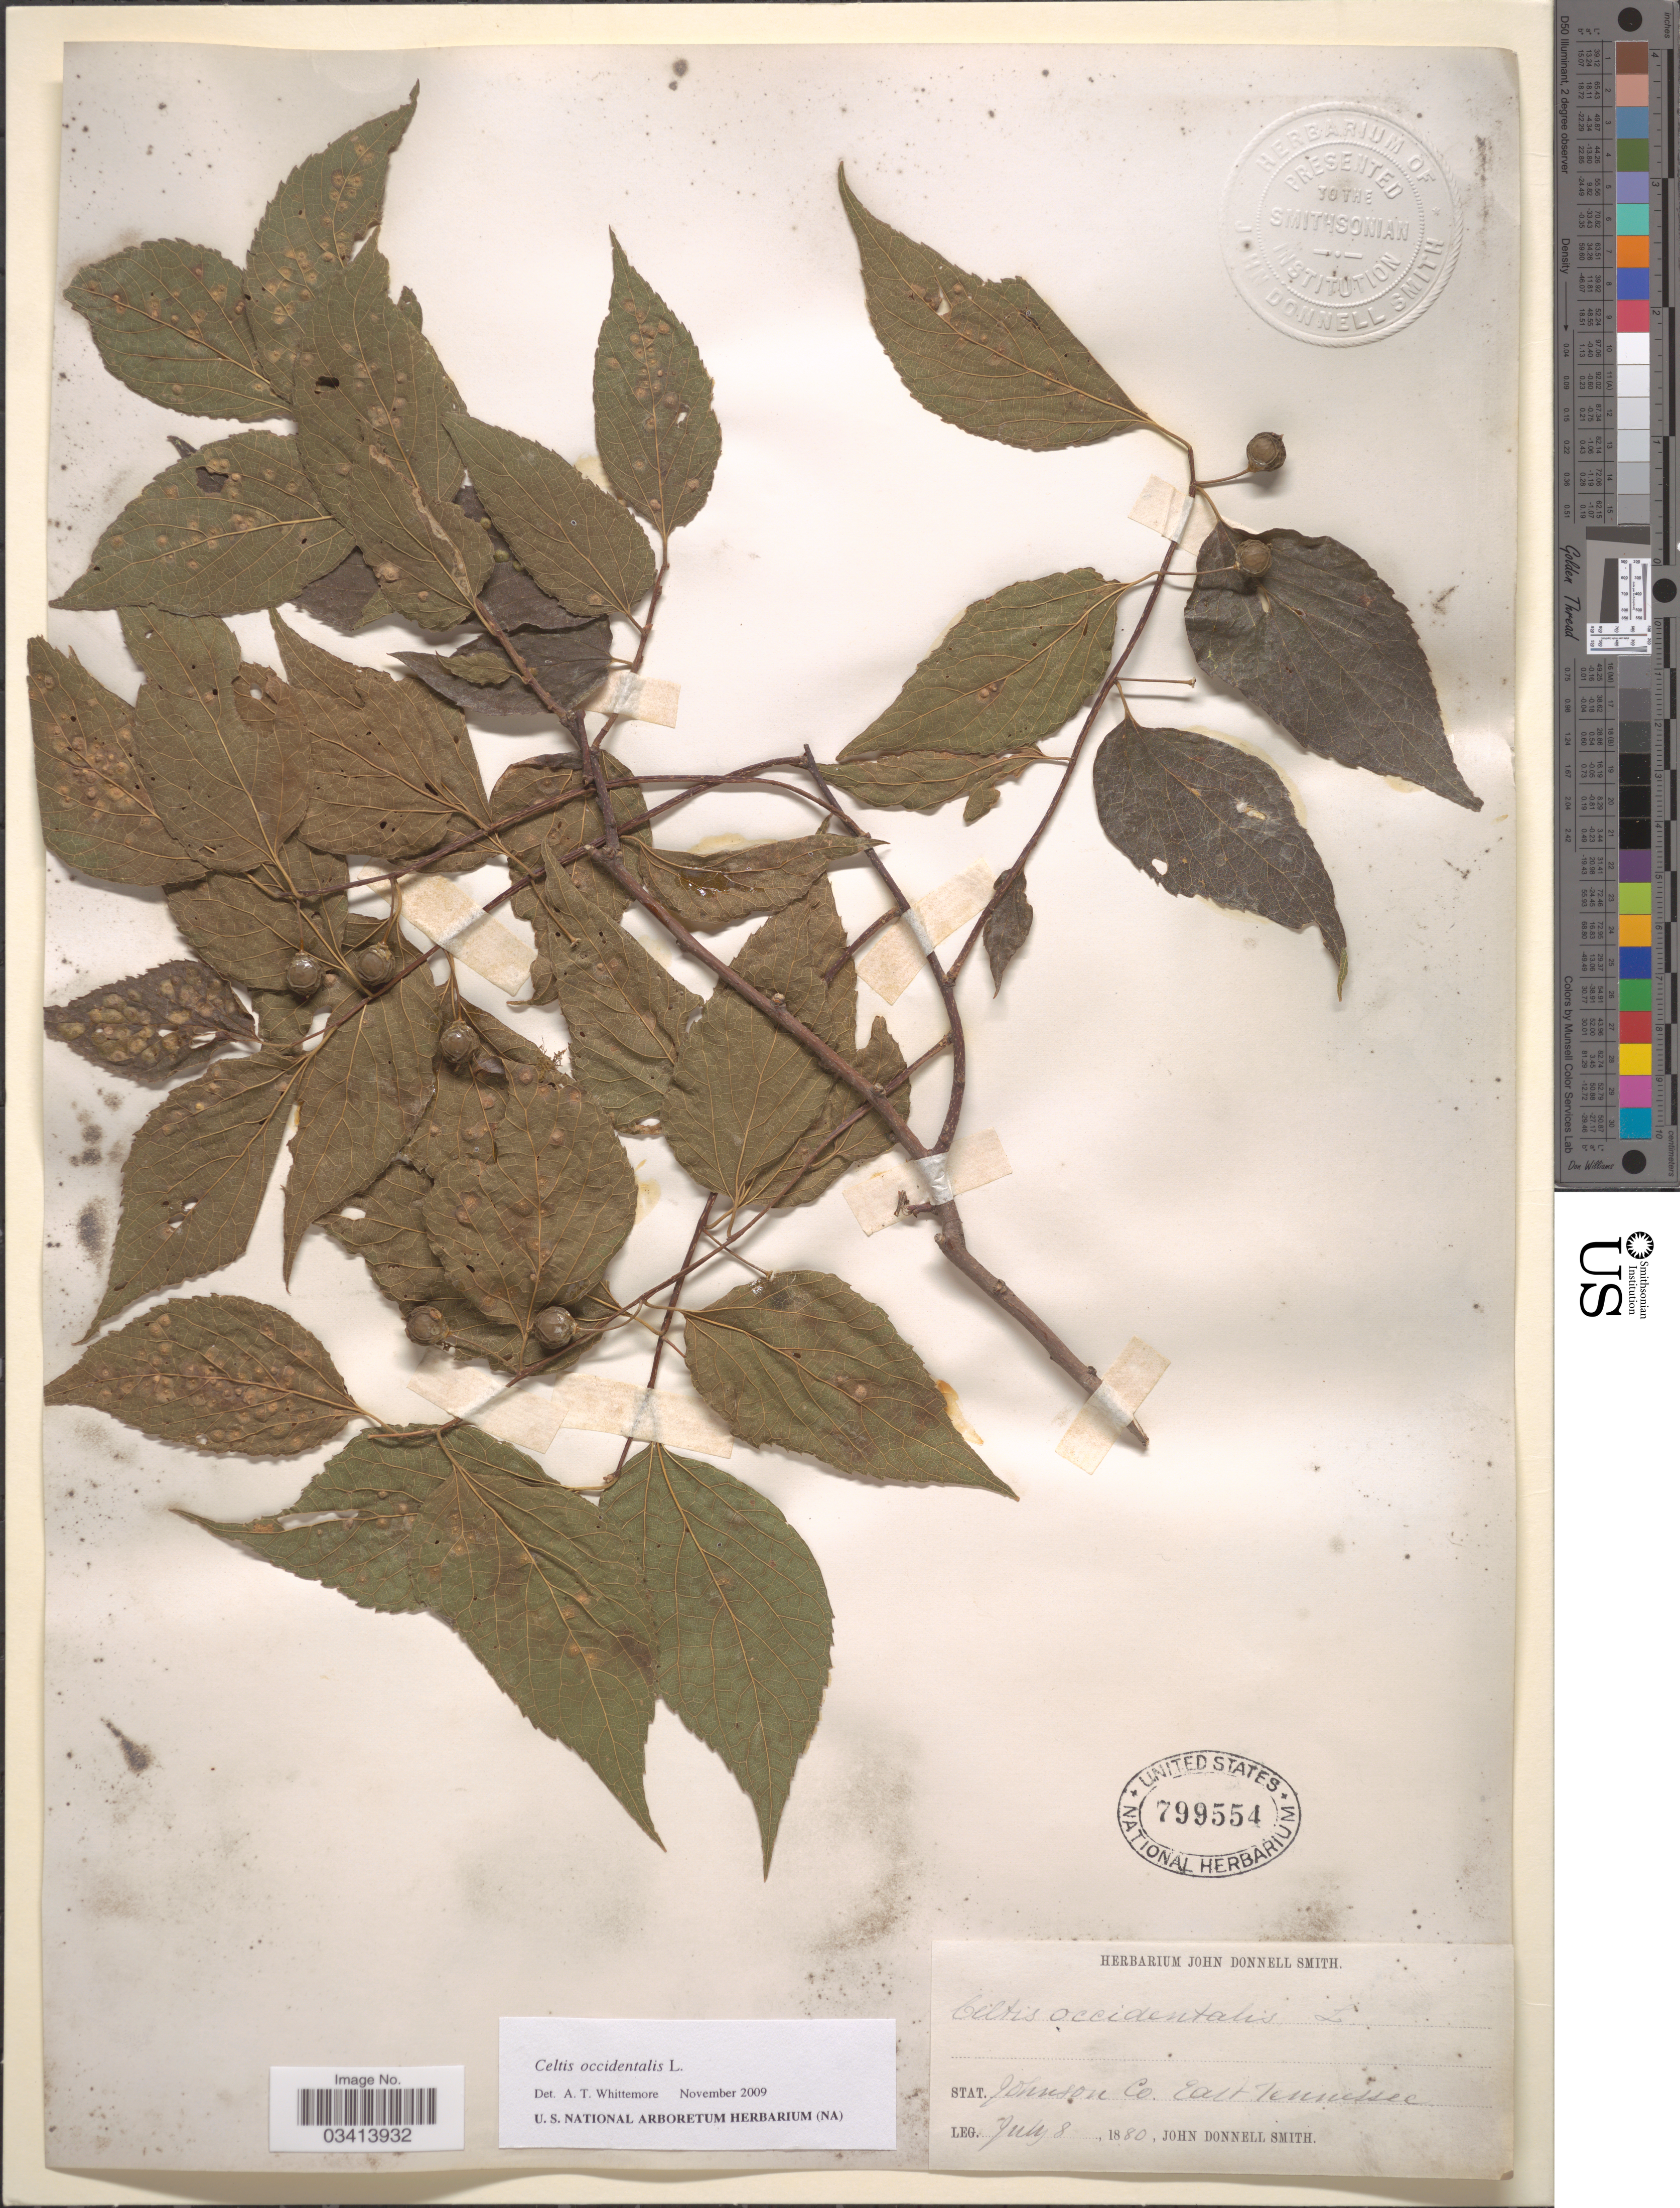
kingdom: Plantae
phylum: Tracheophyta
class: Magnoliopsida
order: Rosales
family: Cannabaceae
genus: Celtis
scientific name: Celtis occidentalis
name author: L.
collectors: J. Donnell Smith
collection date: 1880-07-08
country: United States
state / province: Tennessee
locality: Stat. Johnson Co. East Tennessee.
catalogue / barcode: US 799554